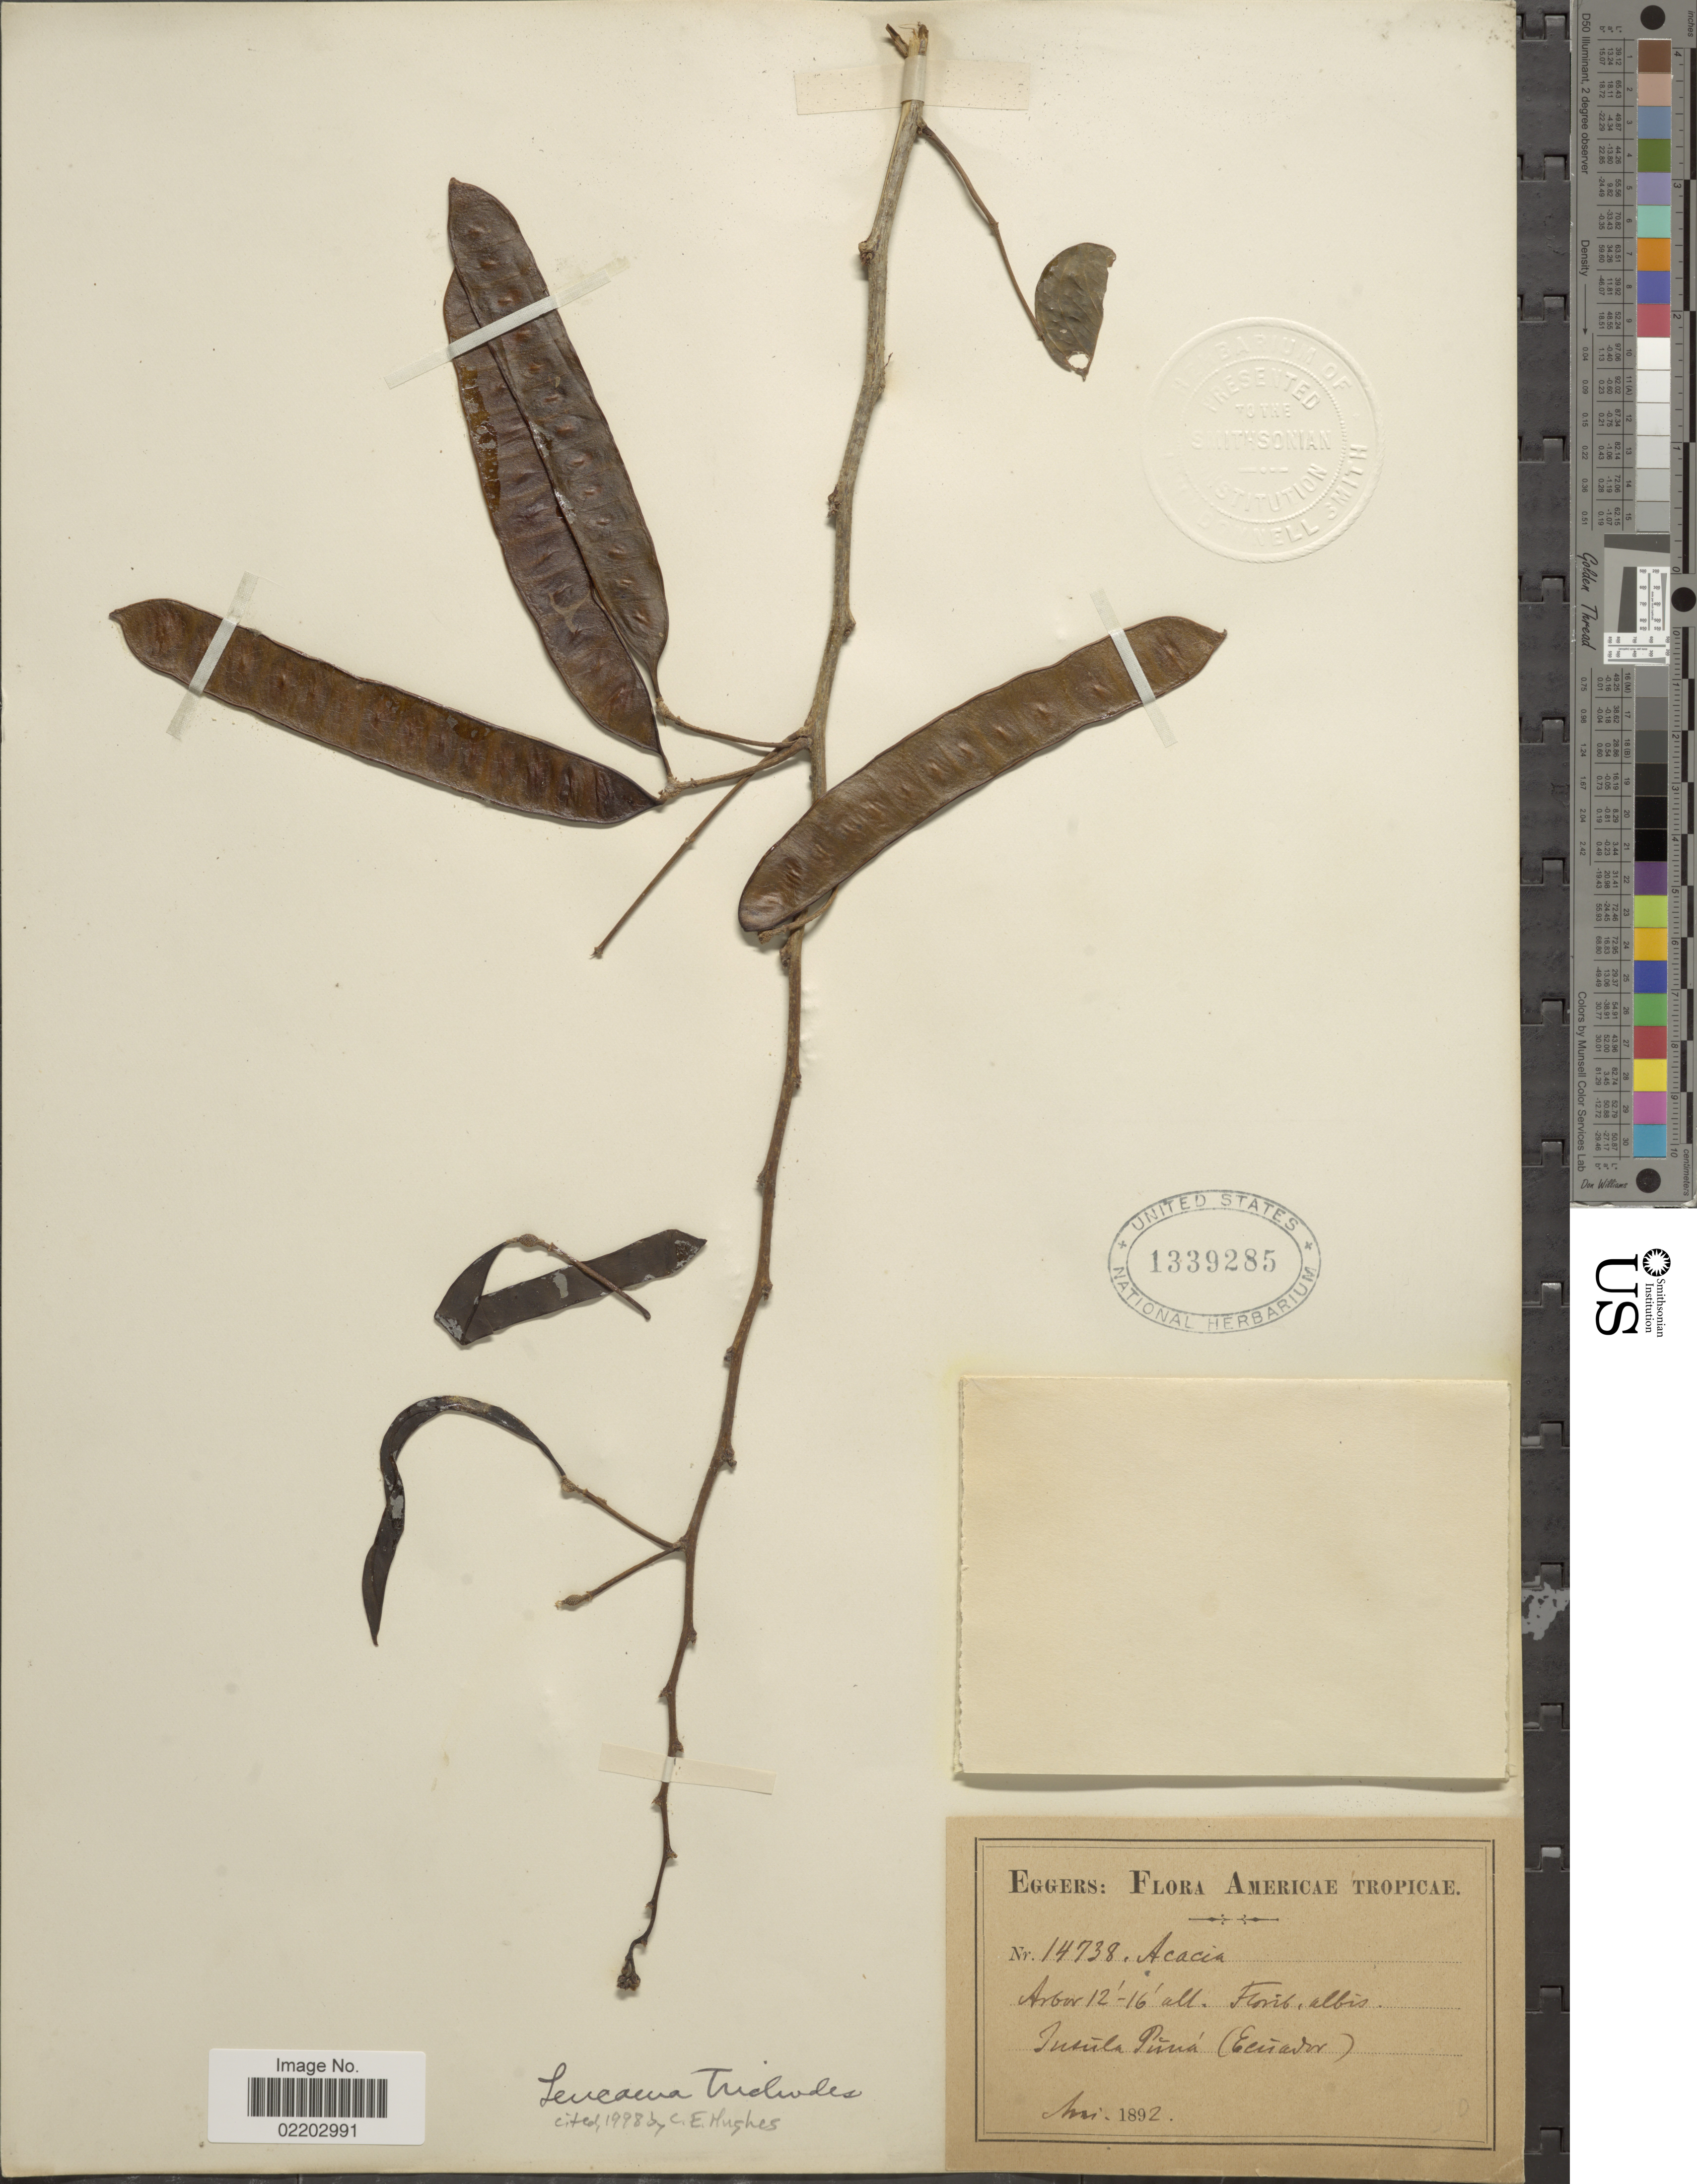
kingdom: Plantae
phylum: Tracheophyta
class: Magnoliopsida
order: Fabales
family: Fabaceae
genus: Leucaena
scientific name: Leucaena trichodes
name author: (Jacq.) Benth.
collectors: -. Eggers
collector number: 14738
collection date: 1892-05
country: Ecuador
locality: Insüla Püná (Ecuador)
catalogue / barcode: US 1339285